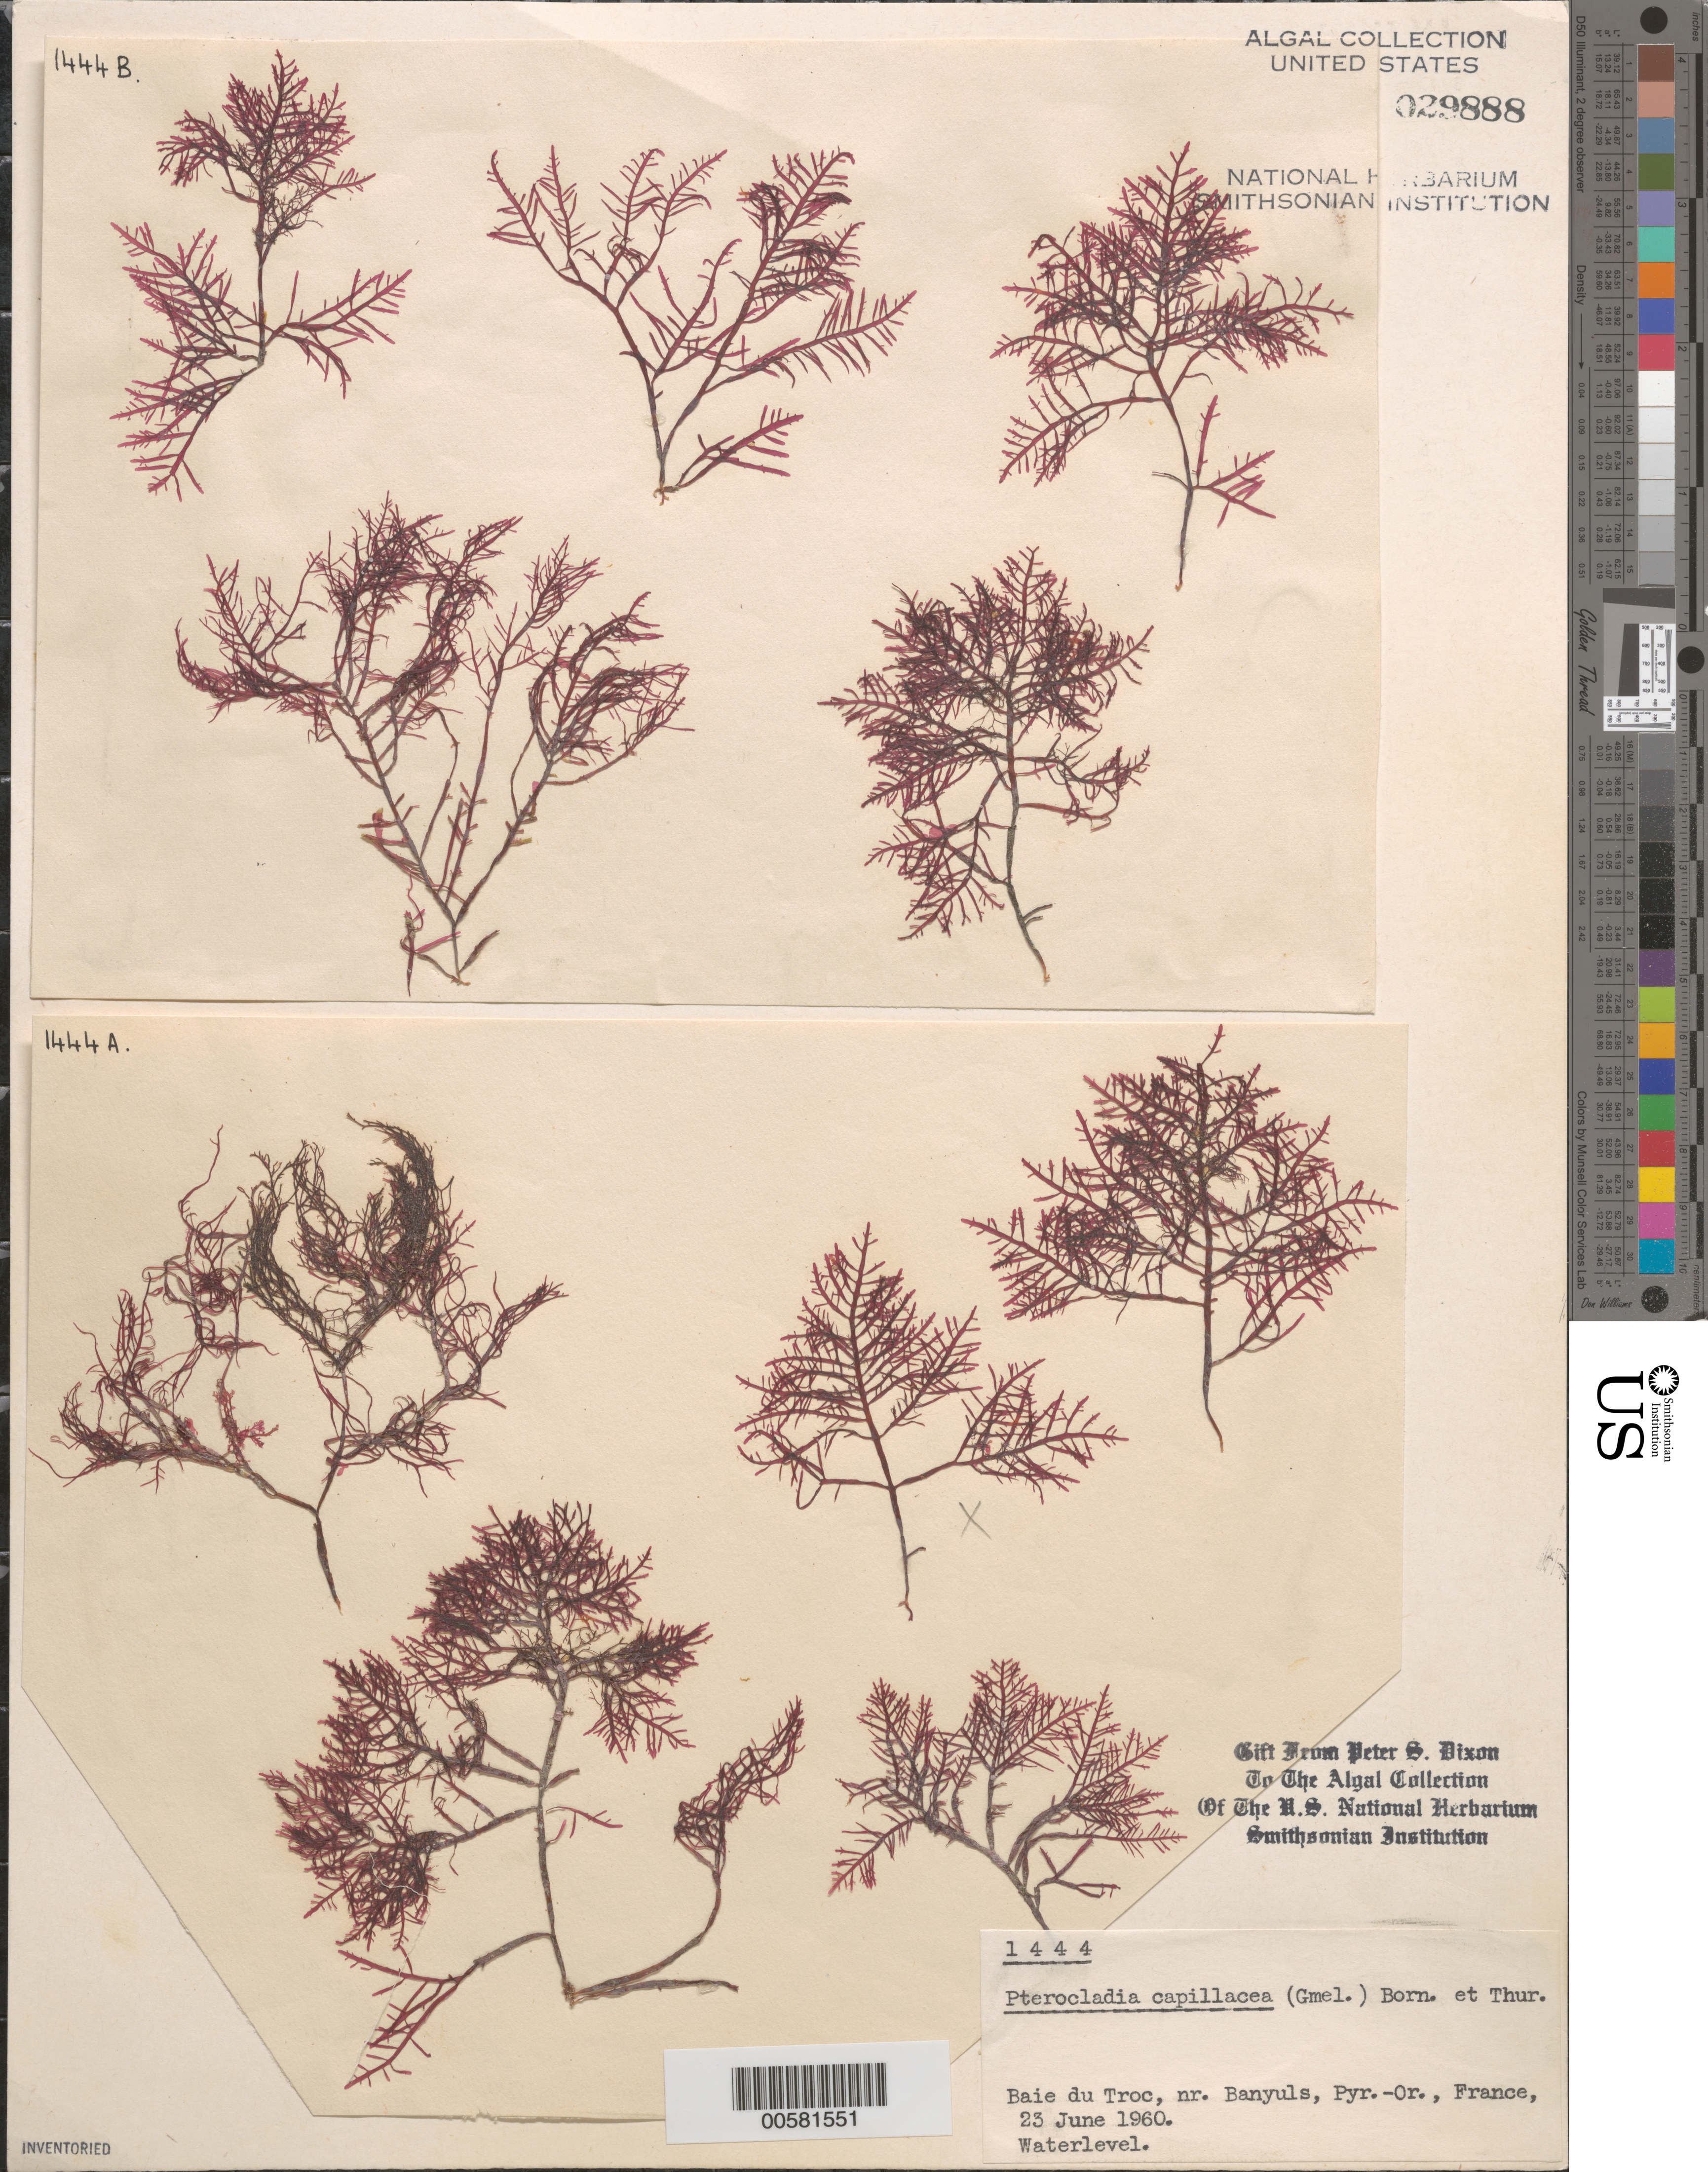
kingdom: Plantae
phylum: Rhodophyta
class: Florideophyceae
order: Gelidiales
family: Pterocladiaceae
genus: Pterocladiella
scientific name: Pterocladiella capillacea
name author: (S.G. Gmel.) Santelices & Hommers.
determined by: Algae name updating Project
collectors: P. S. Dixon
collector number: PSD 1444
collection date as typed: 23 Jun 1960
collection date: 1960-06-23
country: France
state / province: Occitanie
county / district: Pyrénées-Orientales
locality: Baie du Troc, near Banyuls-sur-Mer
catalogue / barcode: US 29888